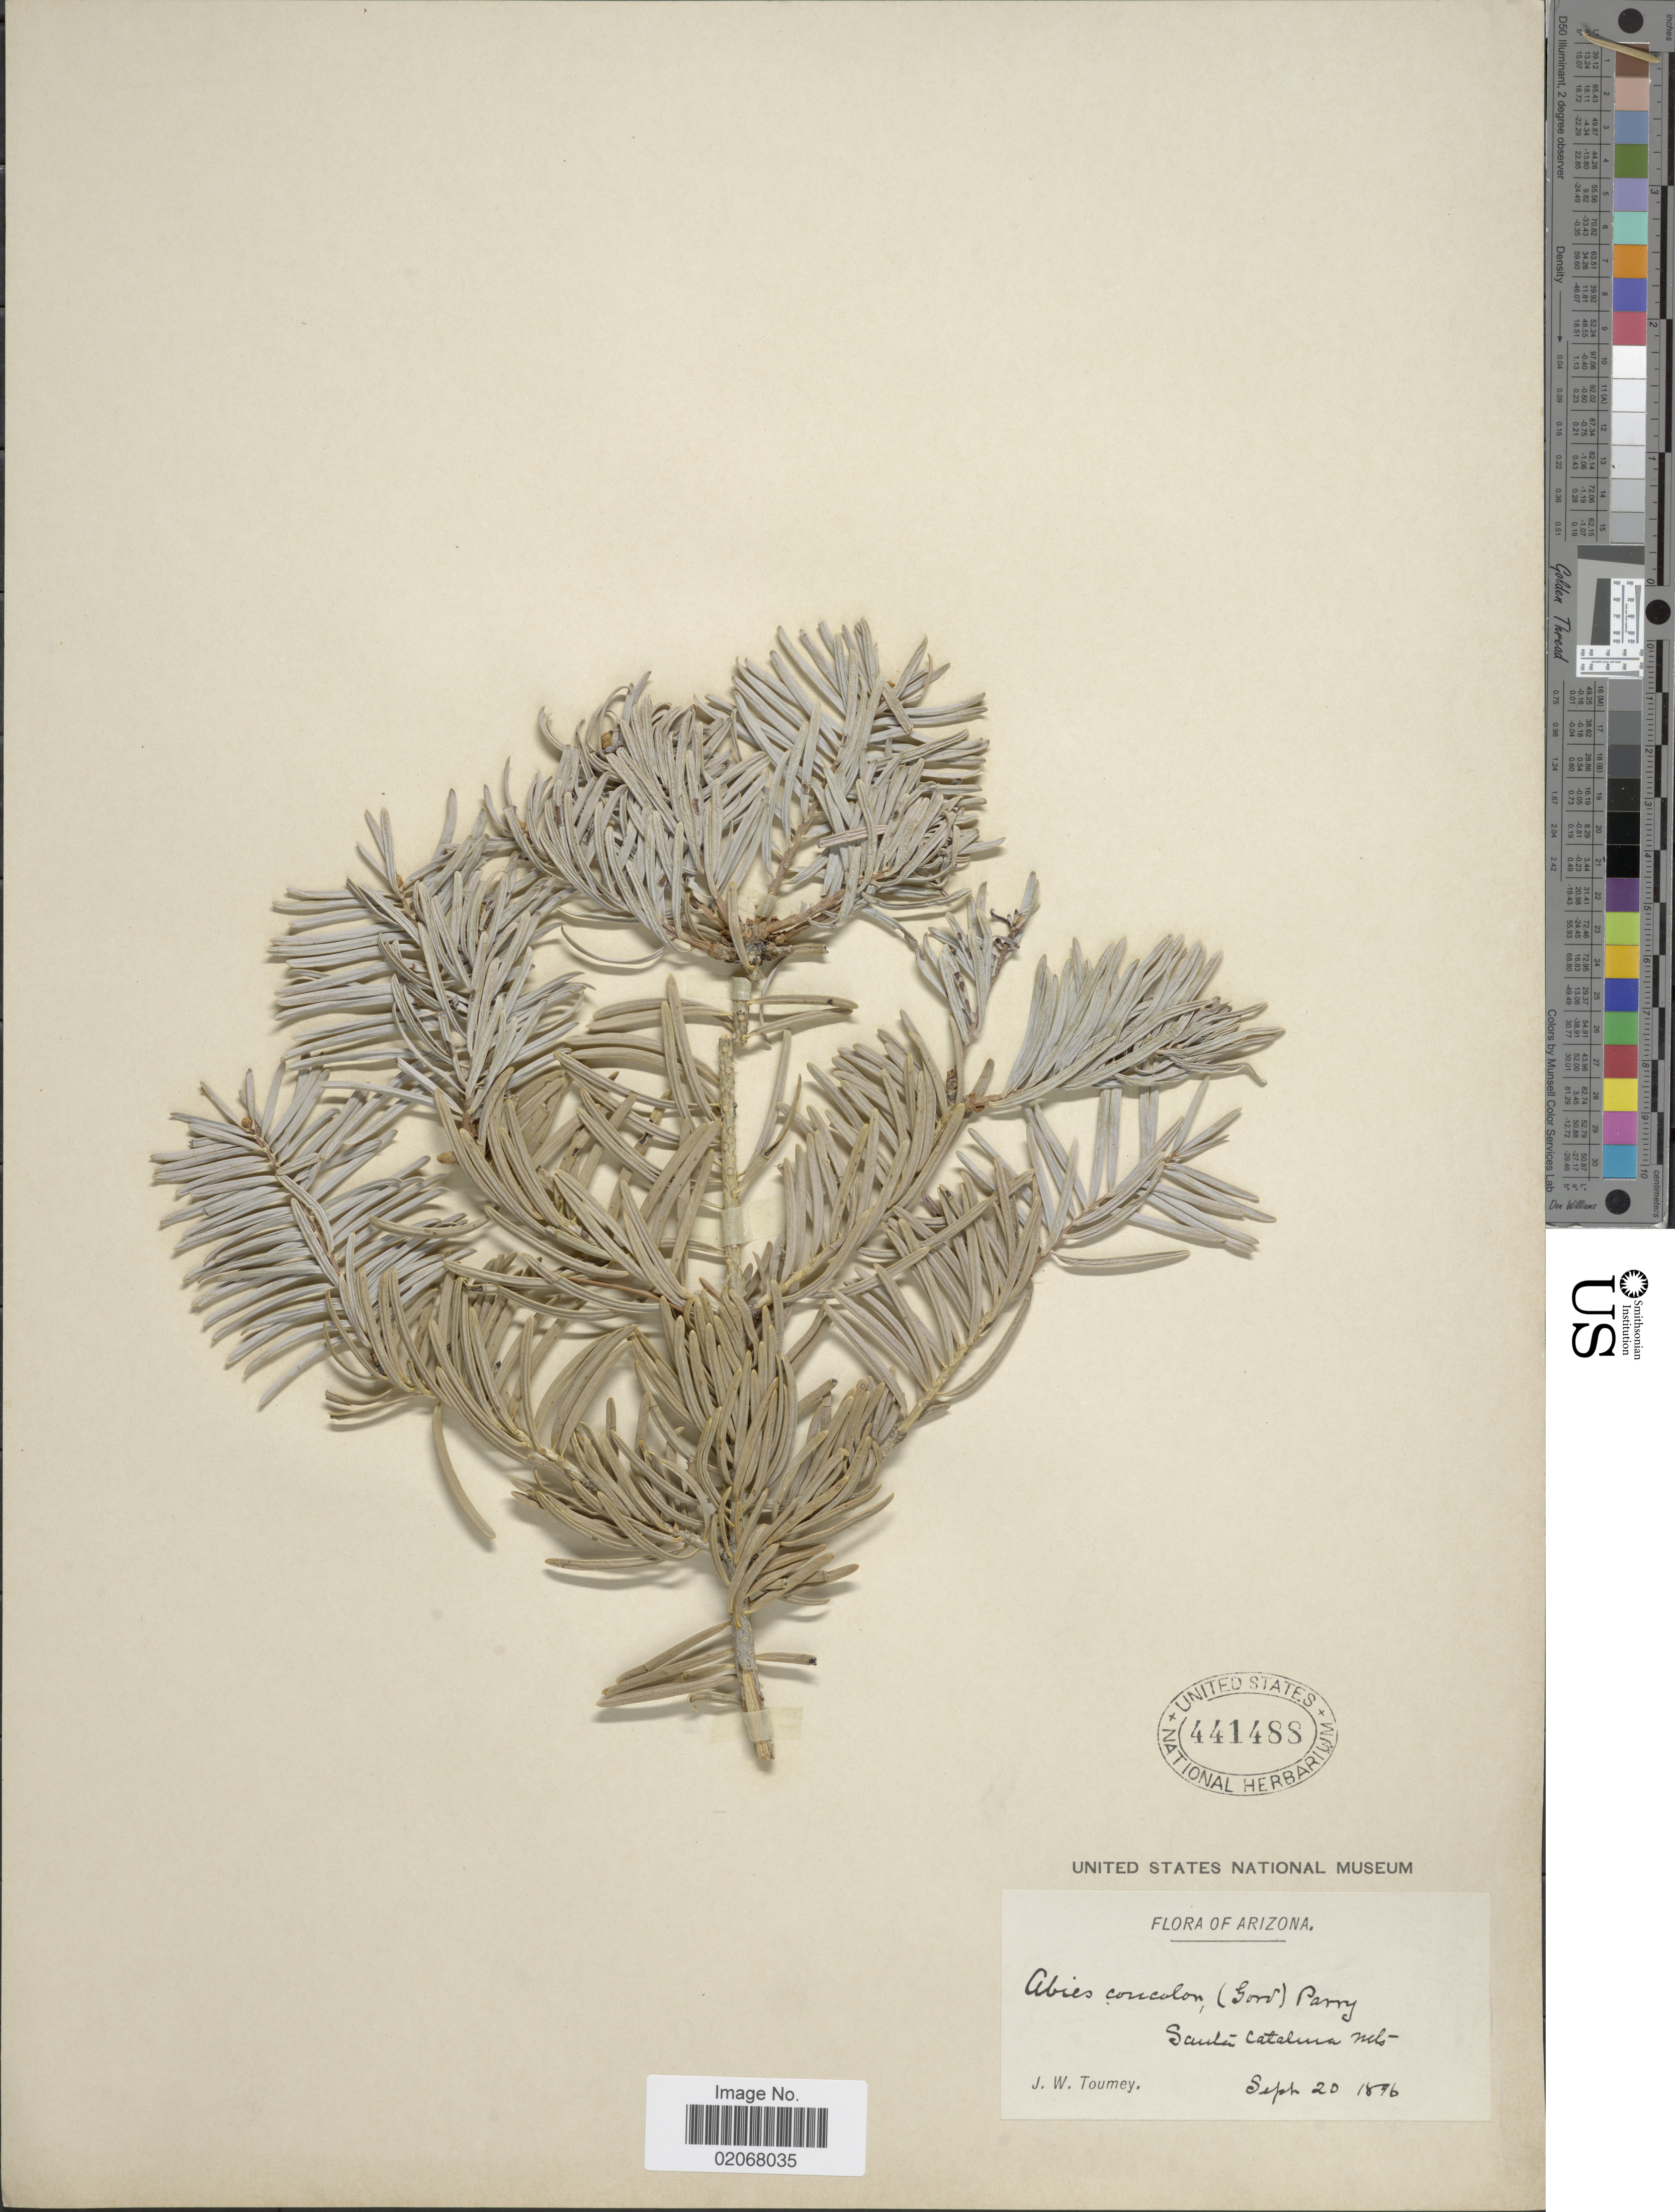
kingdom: Plantae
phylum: Tracheophyta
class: Pinopsida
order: Pinales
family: Pinaceae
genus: Abies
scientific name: Abies concolor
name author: (Gordon & Glend.) Lindl. ex Hildebr.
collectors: J. W. Toumey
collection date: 1896-09-20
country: United States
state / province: Arizona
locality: Santa Catalina Mts.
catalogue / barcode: US 441488